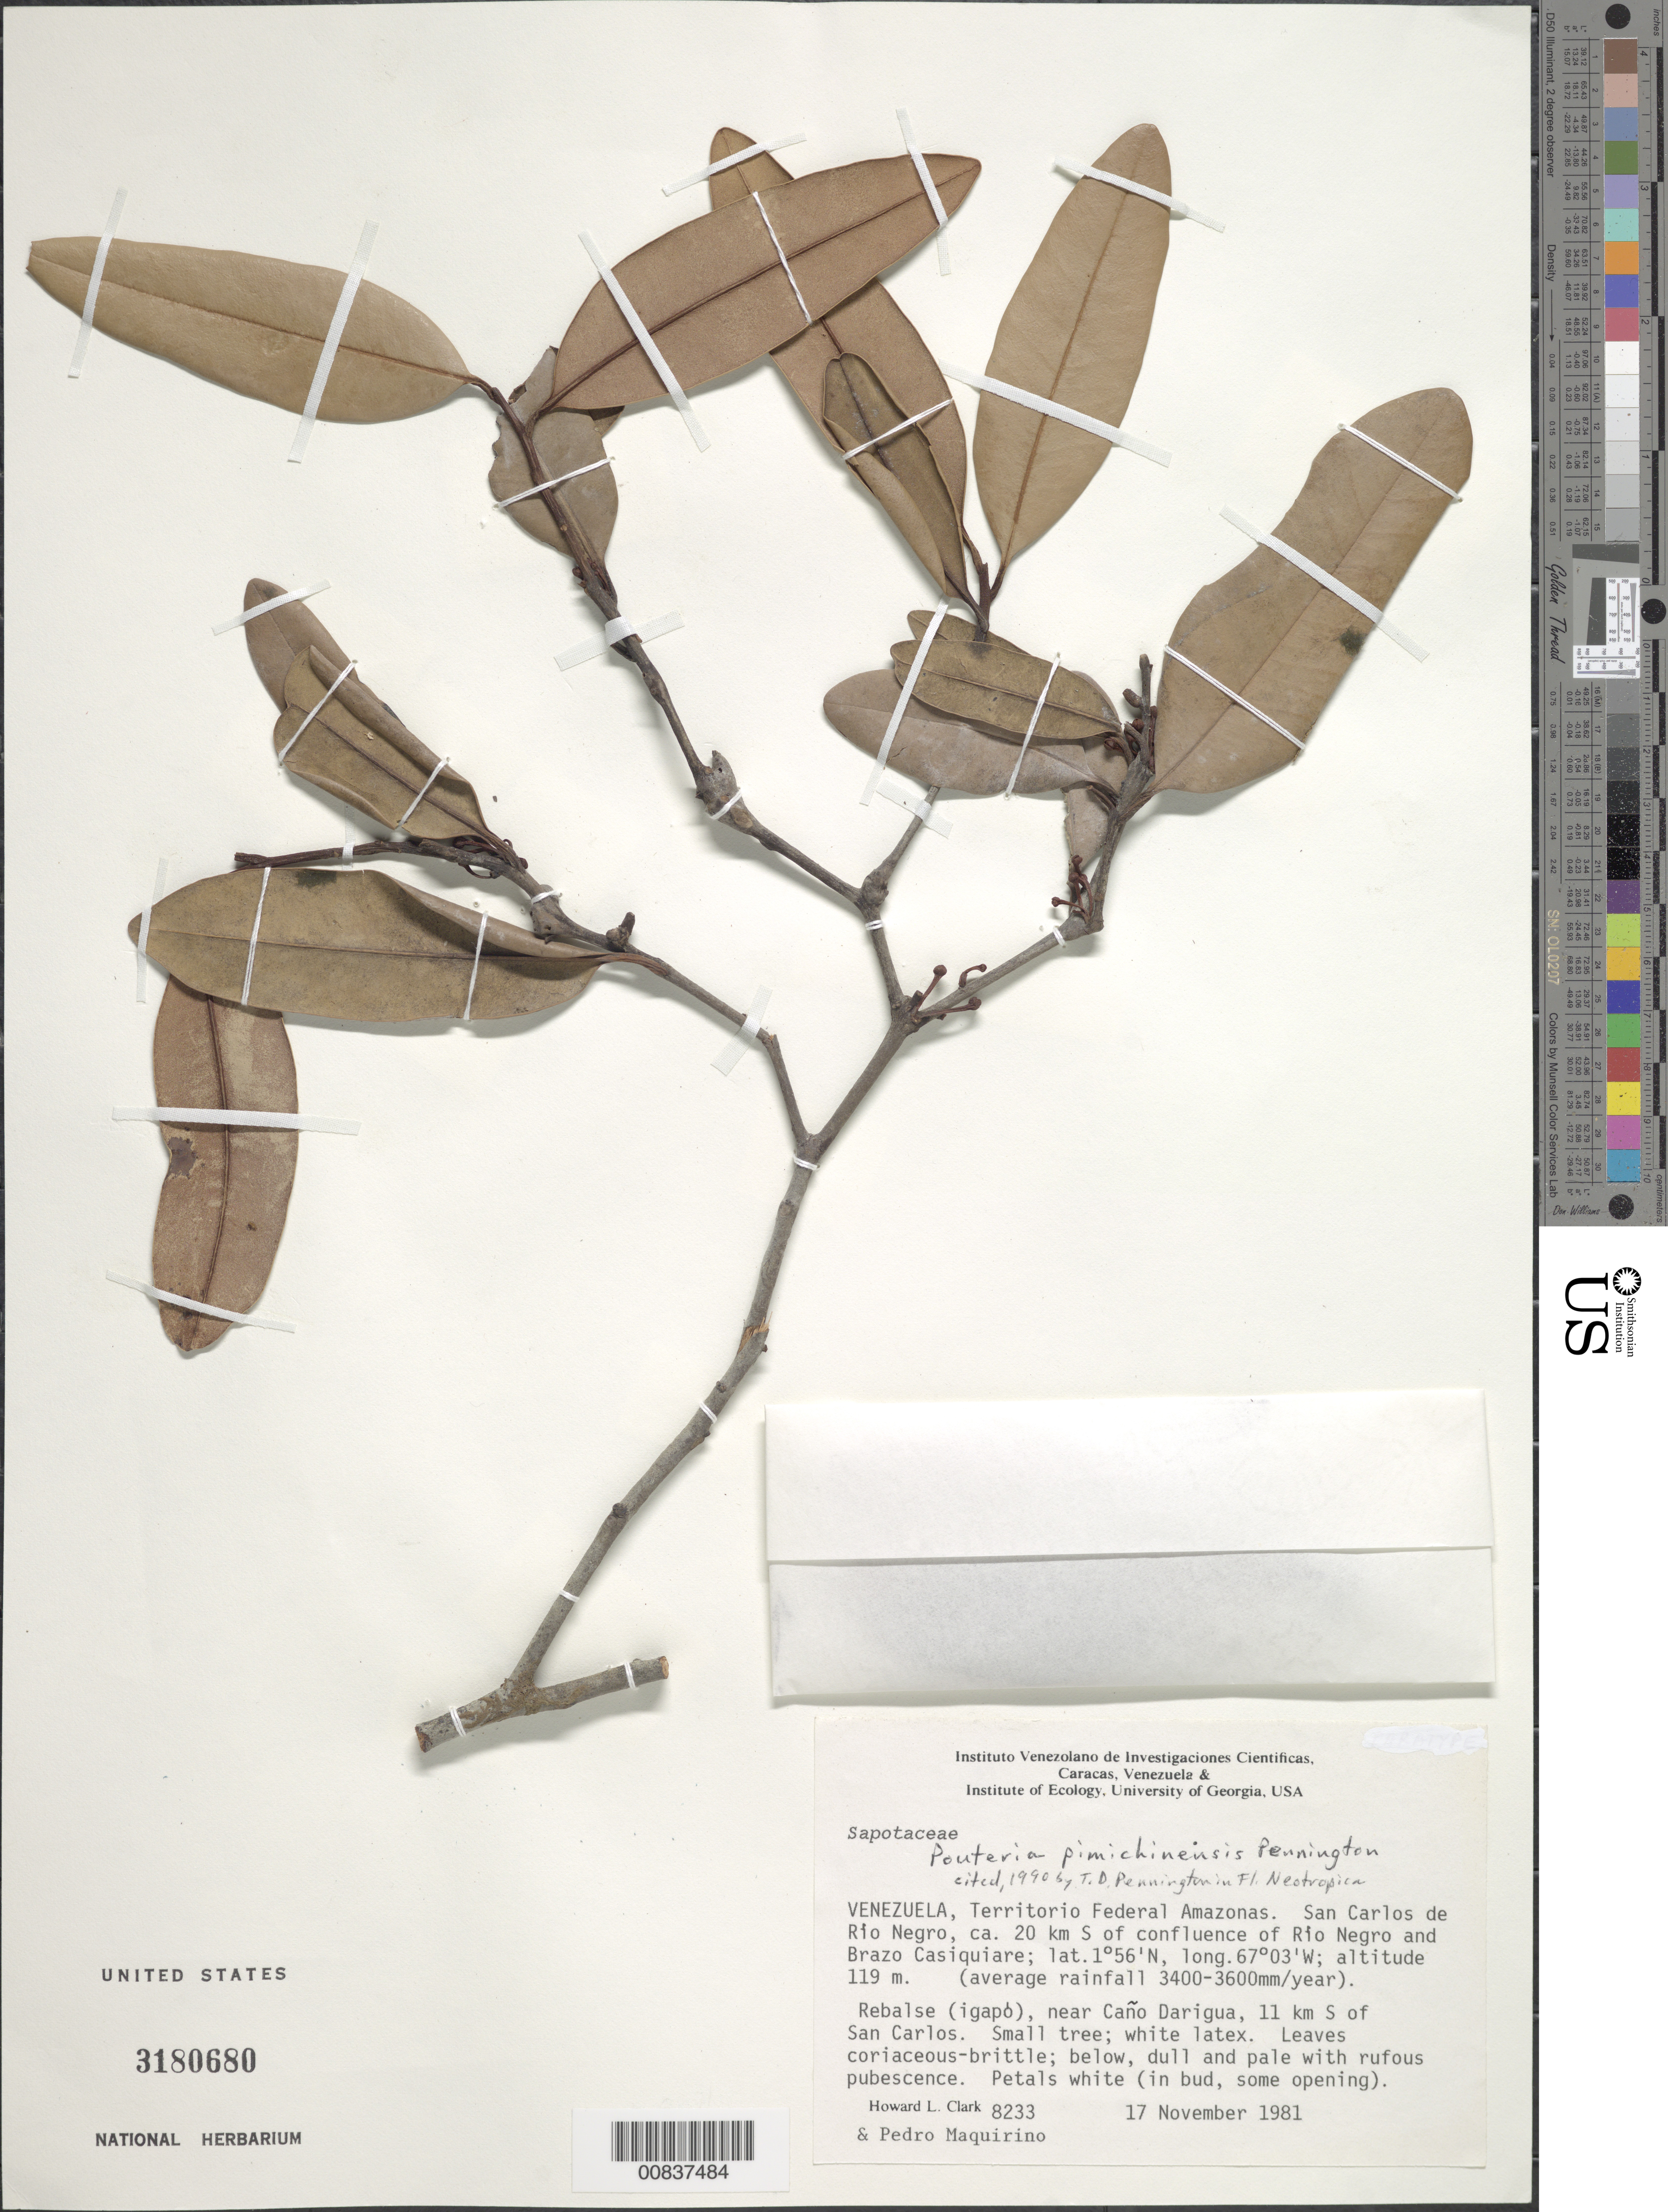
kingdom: Plantae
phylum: Tracheophyta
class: Magnoliopsida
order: Ericales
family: Sapotaceae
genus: Pouteria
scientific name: Pouteria pimichinensis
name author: T.D. Penn.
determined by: Pennington, T. D., (K)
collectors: H. L. Clark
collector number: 8233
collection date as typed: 17-Nov-81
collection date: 1981-11-17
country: Venezuela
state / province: Amazonas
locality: San Carlos de Río Negro, ca. 20 km S of confluence of Río Negro and Brazo Casiquiare; near Caño Darigua, 11 km S of San Carlos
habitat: Rebalse (igapo)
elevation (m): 119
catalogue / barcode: US 3180680